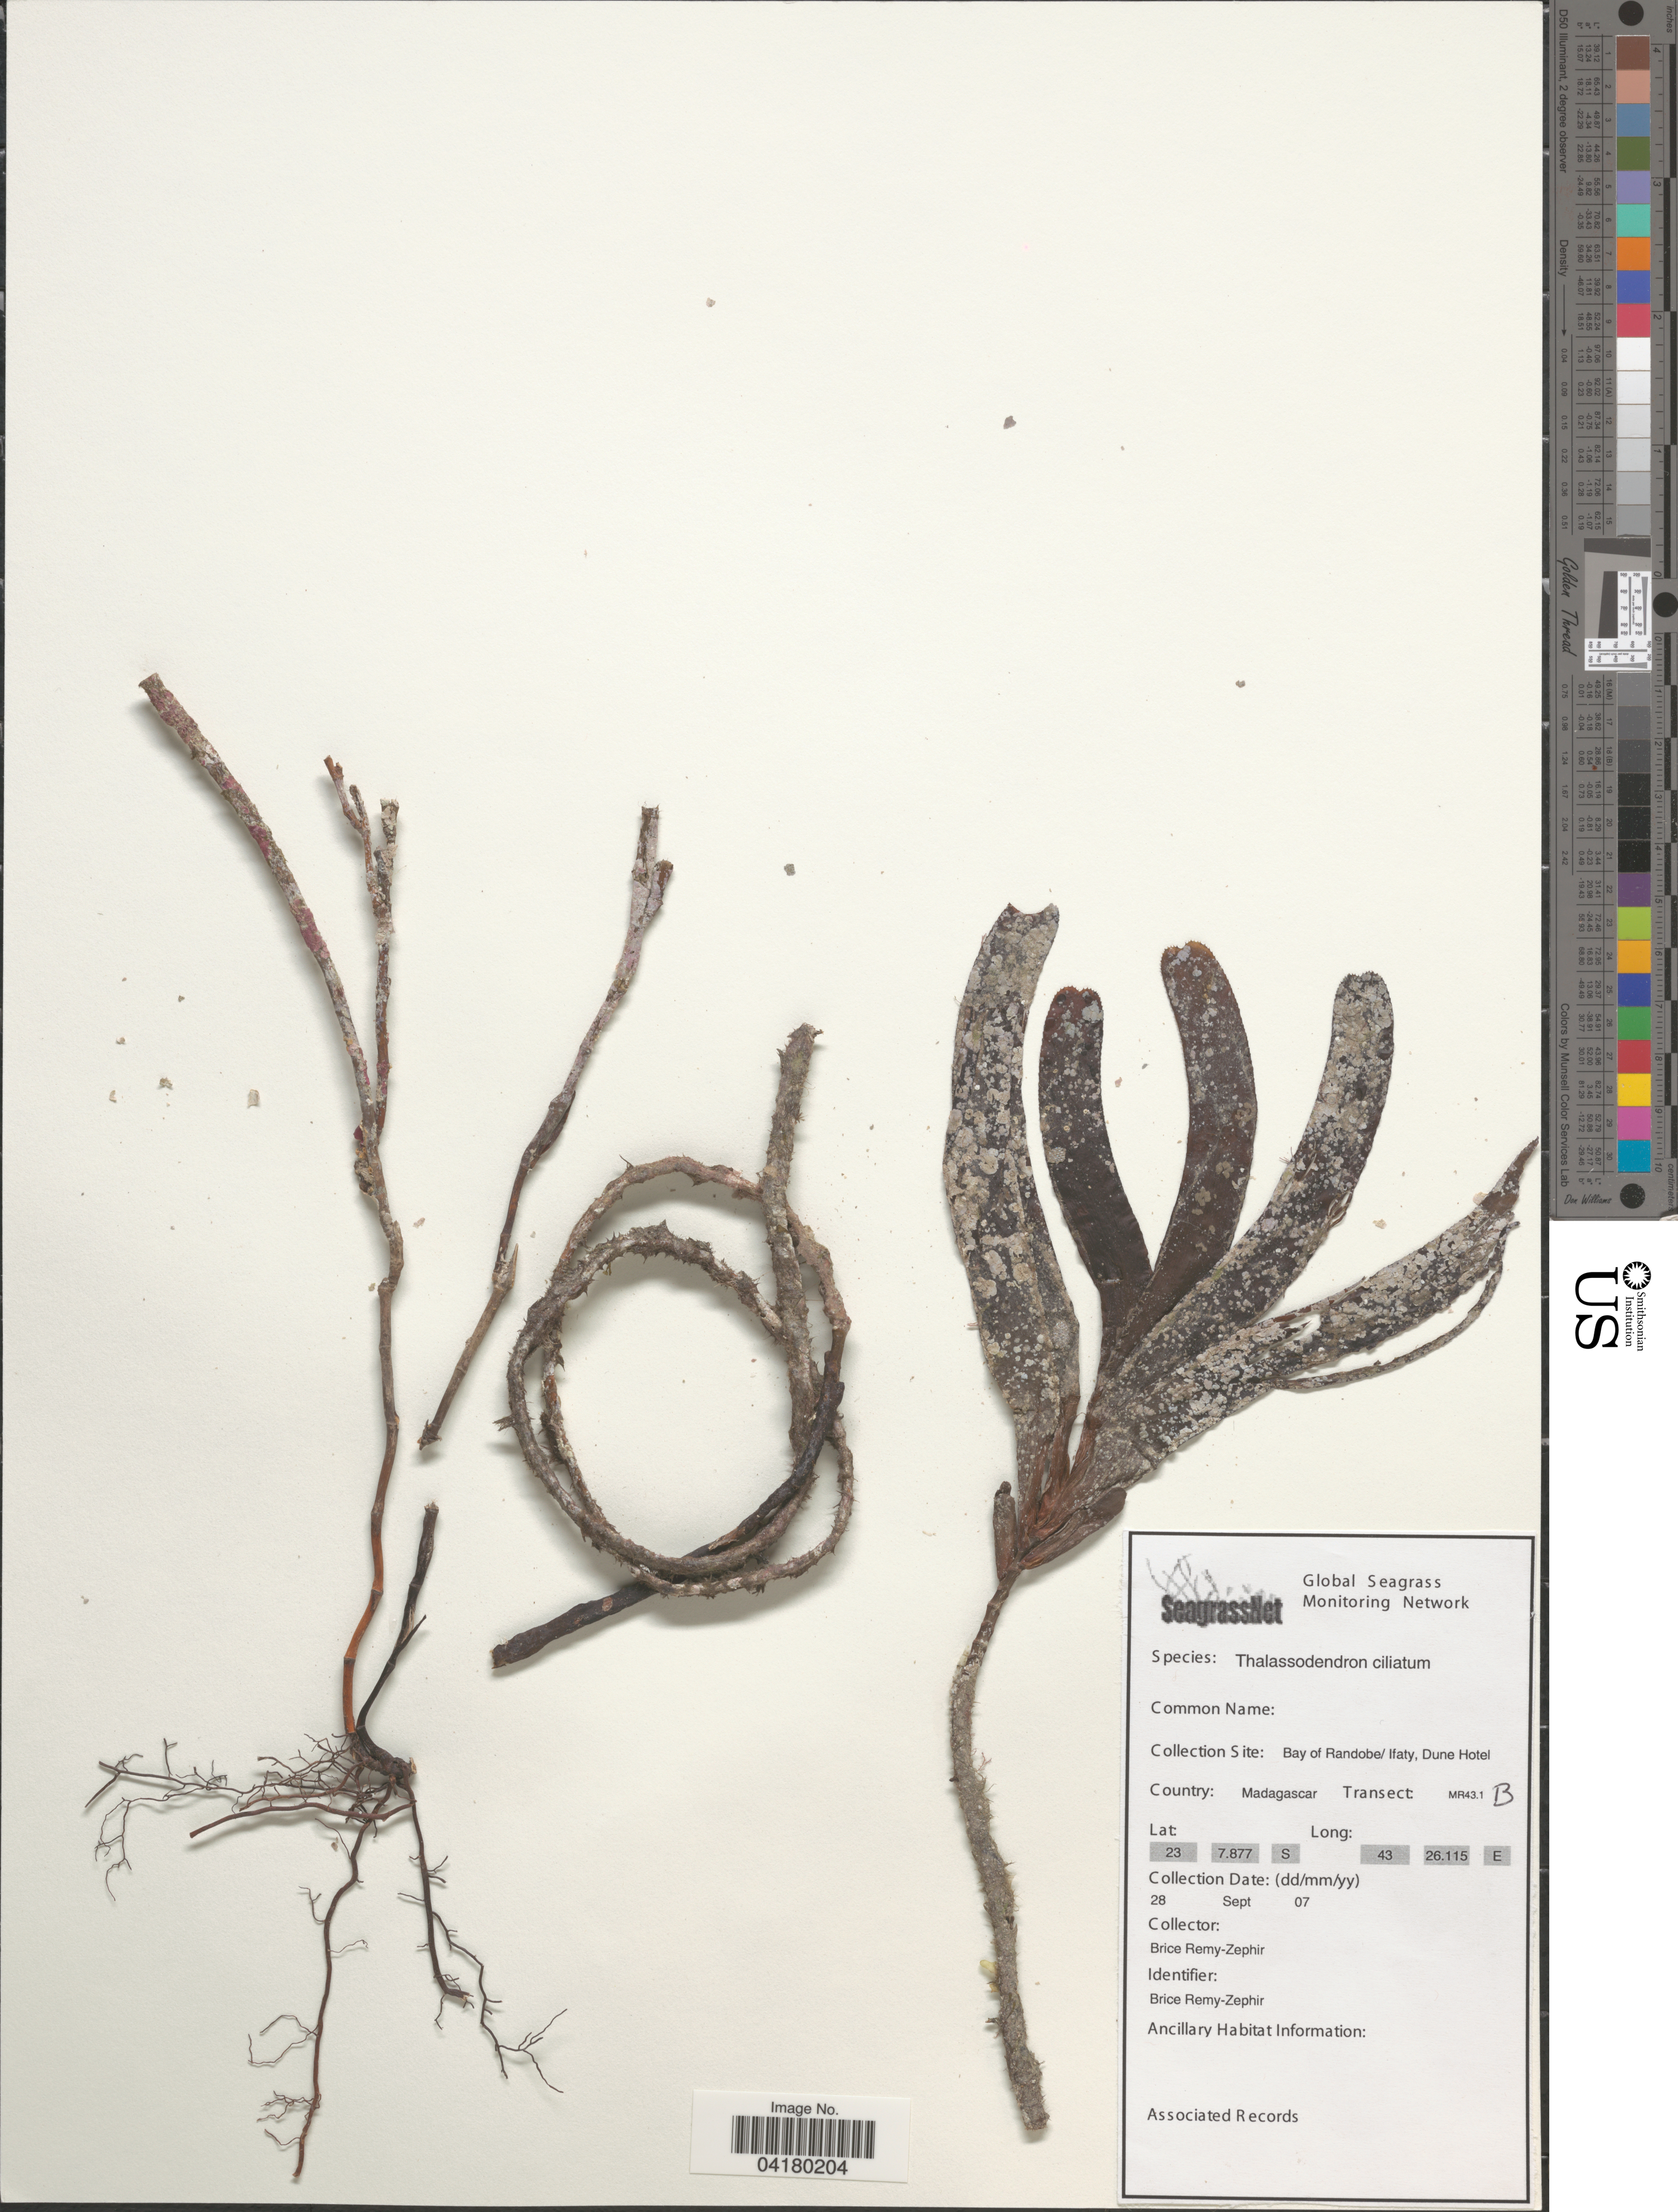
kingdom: Plantae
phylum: Tracheophyta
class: Liliopsida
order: Alismatales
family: Cymodoceaceae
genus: Thalassodendron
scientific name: Thalassodendron ciliatum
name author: (Forssk.) Hartog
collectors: B. Remy-Zephir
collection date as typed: Transcribed d/m/y: 28/9/7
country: Madagascar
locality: Bay of Randobe/ Ifaty, Dune Hotel. Transect: MR43.1 B.